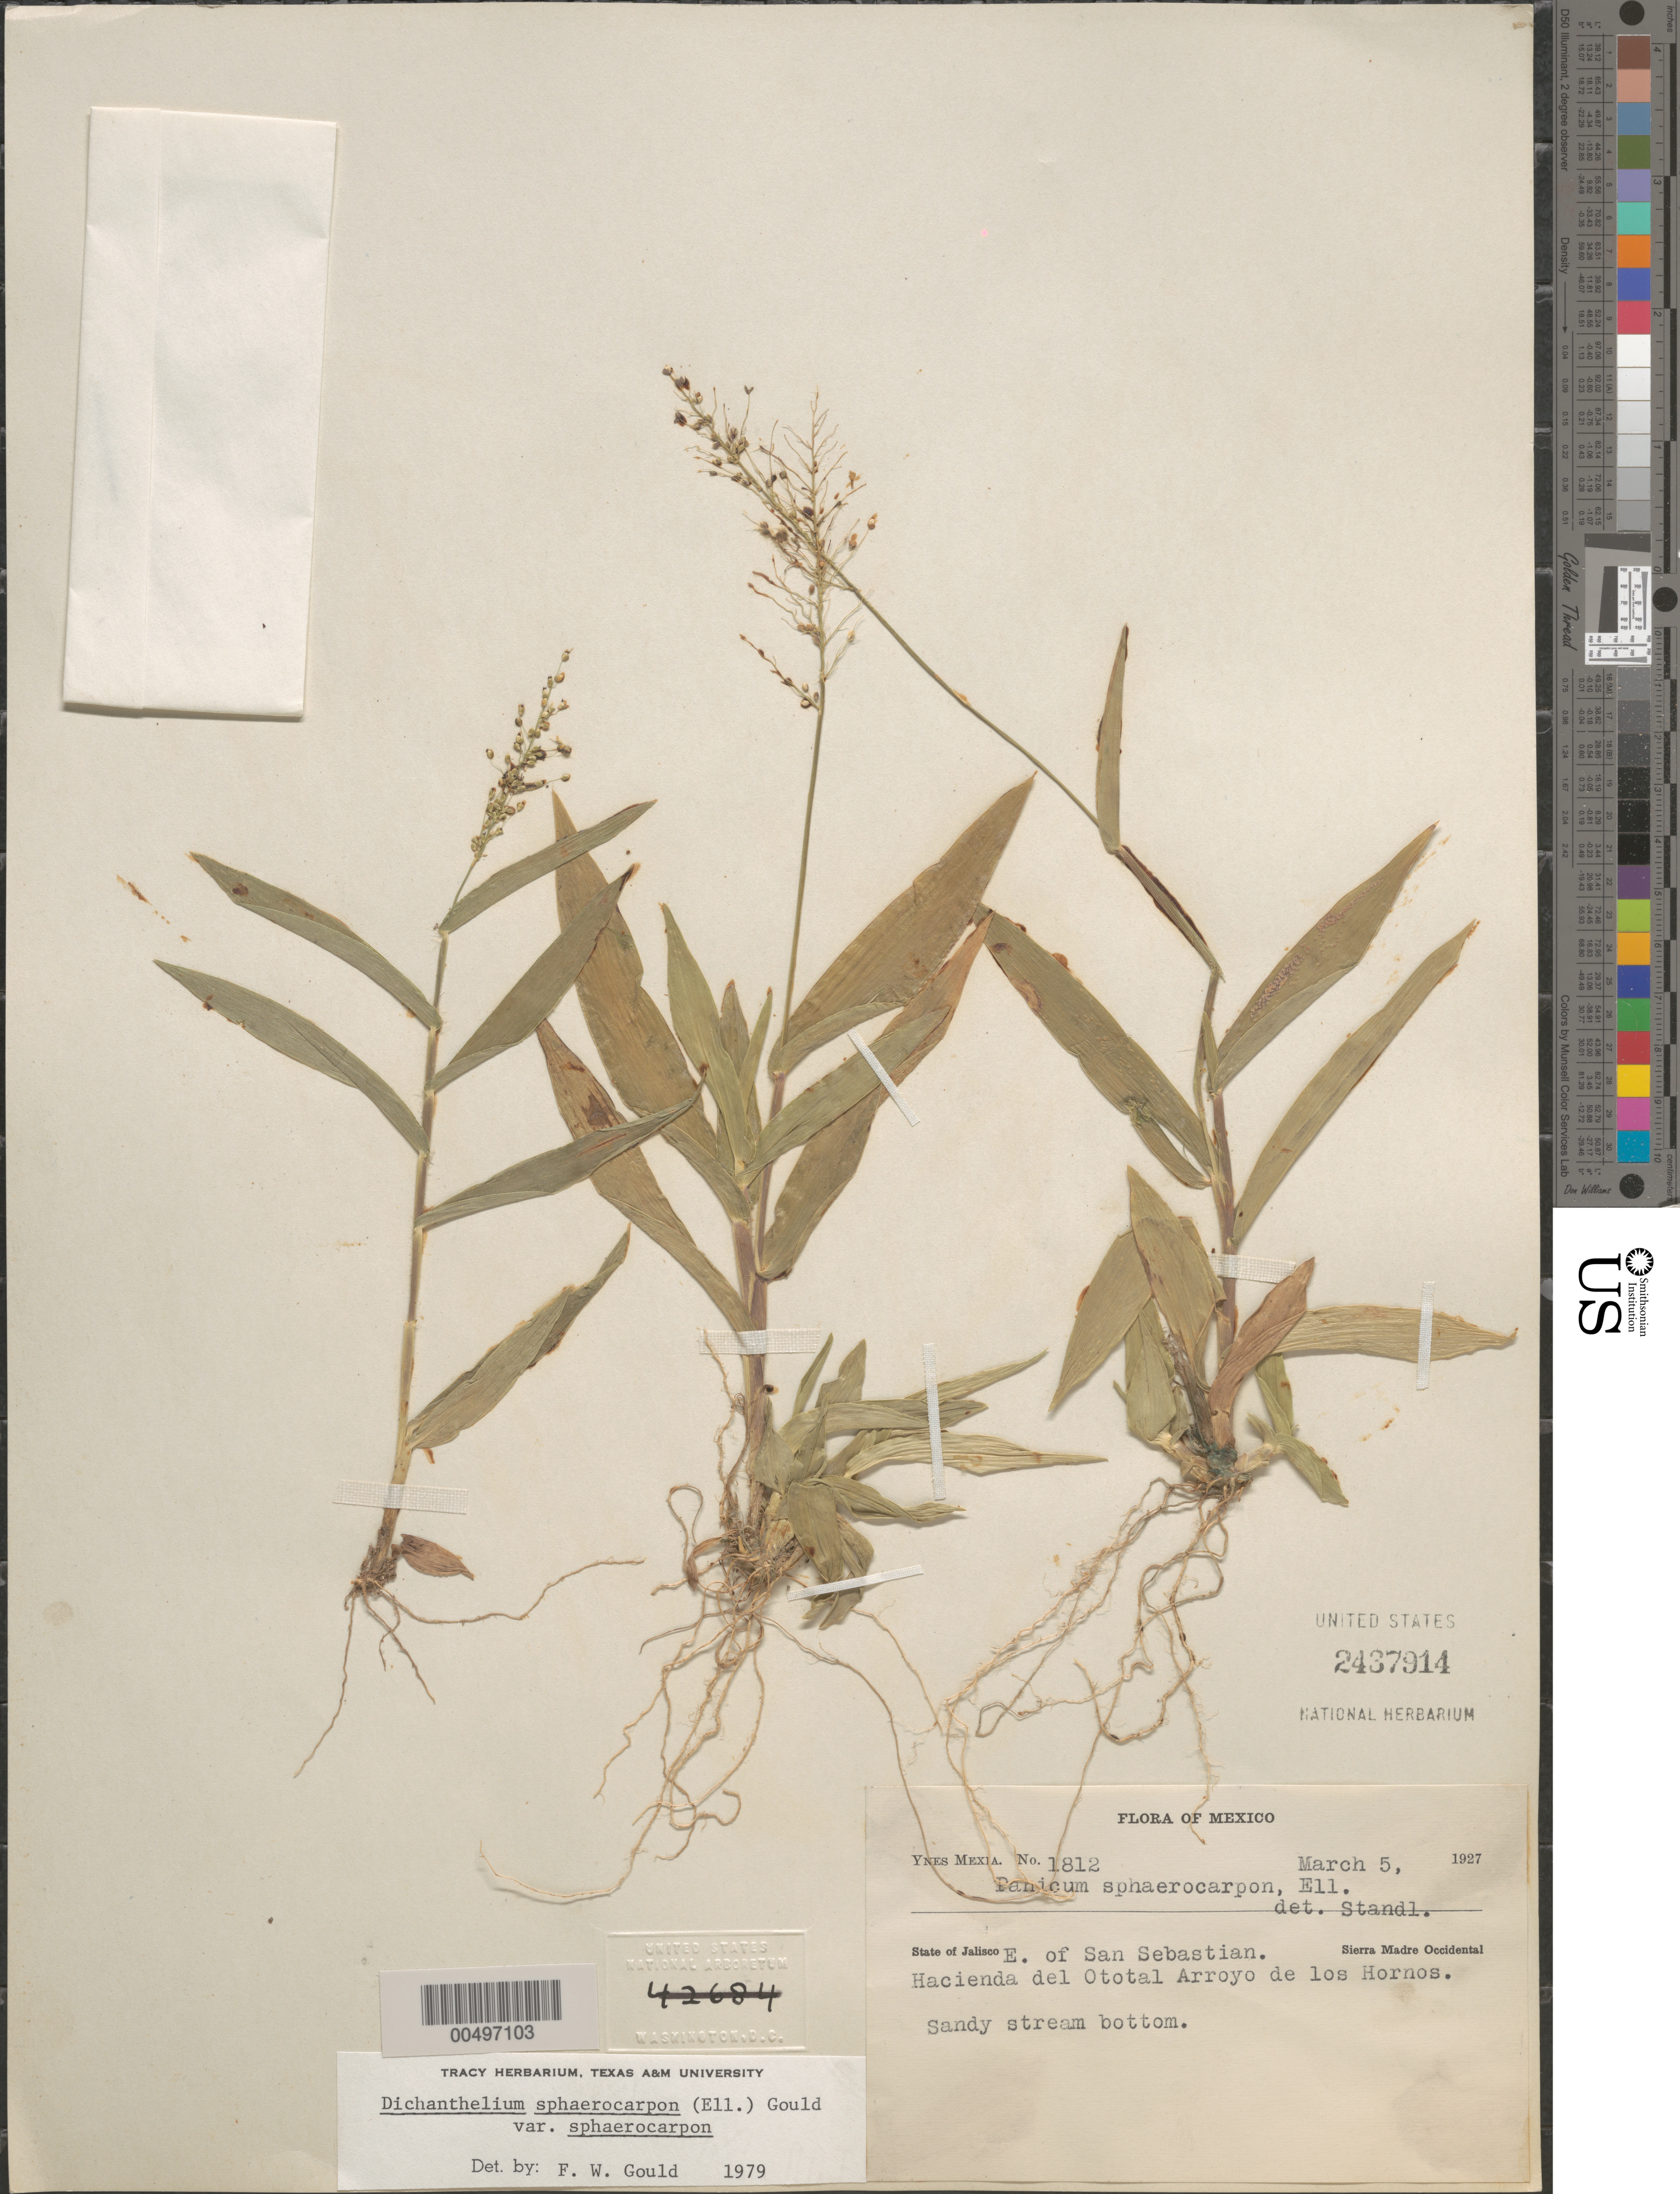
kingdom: Plantae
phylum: Tracheophyta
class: Liliopsida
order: Poales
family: Poaceae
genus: Dichanthelium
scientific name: Dichanthelium sphaerocarpon var. sphaerocarpon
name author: (Elliott) Gould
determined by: Gould, F. W.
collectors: Y. Mexia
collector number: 1812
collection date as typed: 5 Mar 1927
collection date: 1927-03-05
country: Mexico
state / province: Jalisco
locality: Sierra Madre Oriental, E of San Sebastian, Hacienda del Ototal, Arroyo de los Hornos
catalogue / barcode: US 2437914